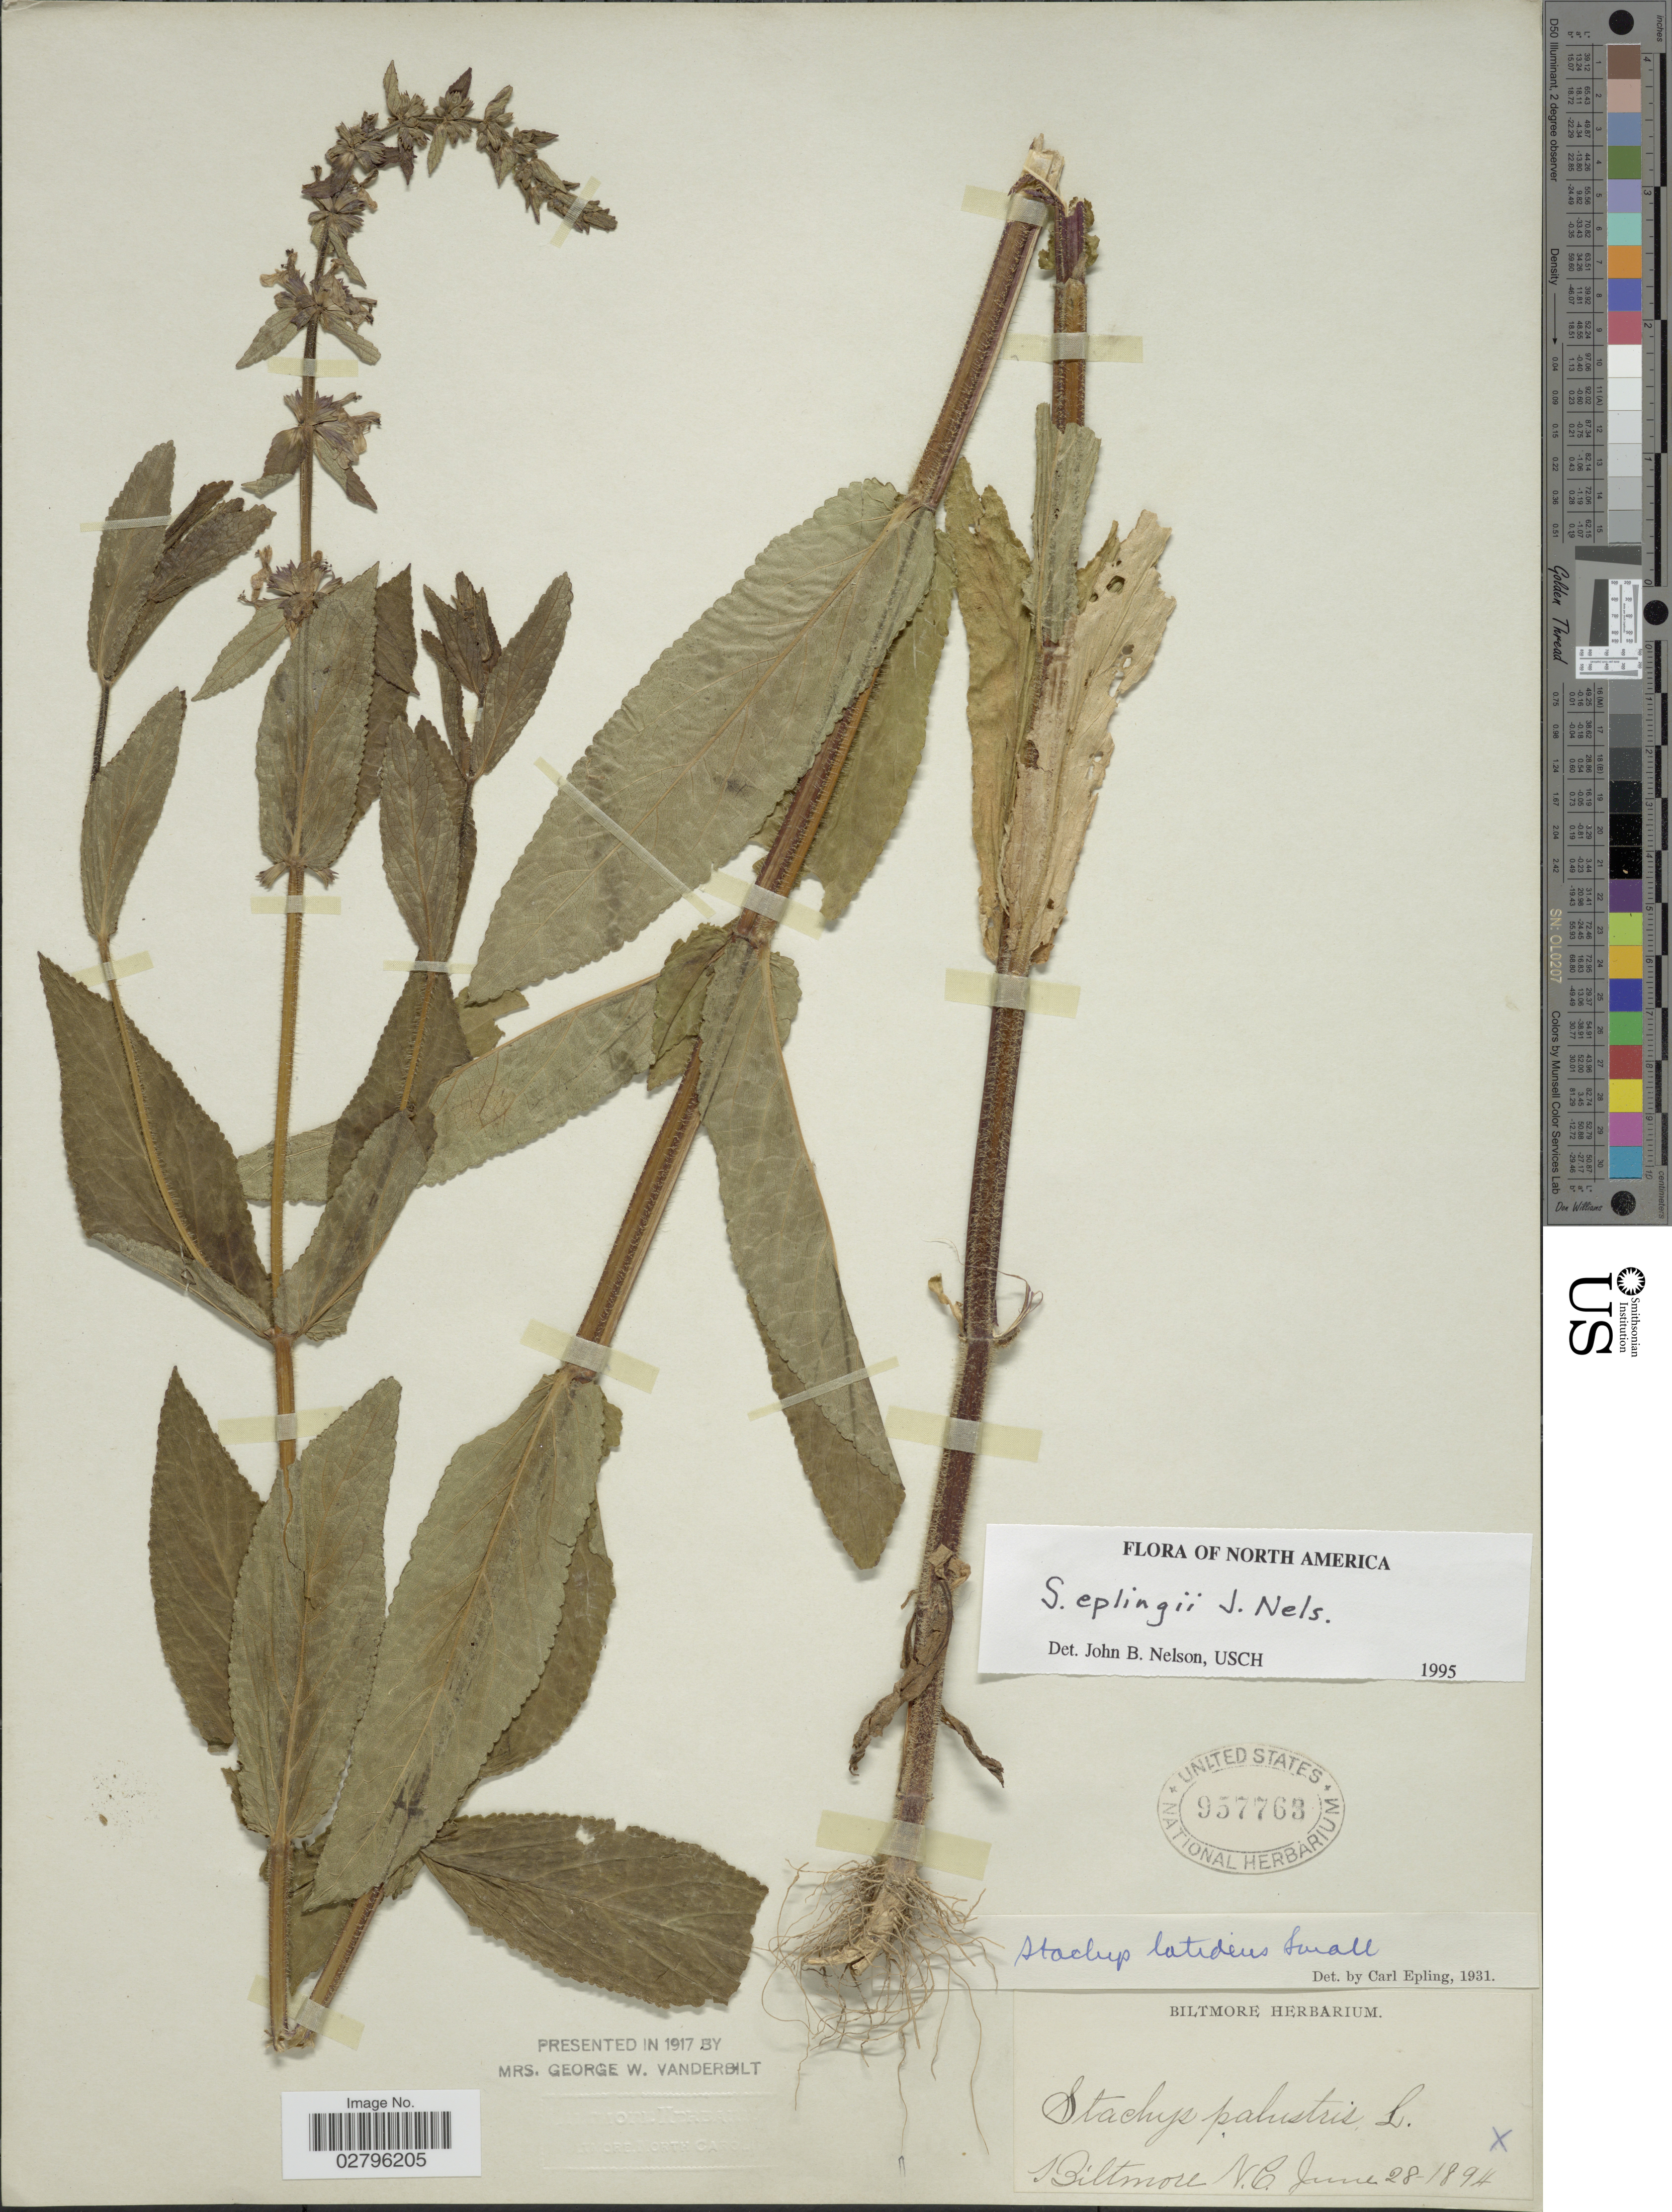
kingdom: Plantae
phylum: Tracheophyta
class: Magnoliopsida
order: Lamiales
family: Lamiaceae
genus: Stachys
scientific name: Stachys eplingii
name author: J.B. Nelson in J.B. Nelson & Fairey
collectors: ex herb. Biltmore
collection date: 1894-06-28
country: United States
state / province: North Carolina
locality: Biltmore, N.C.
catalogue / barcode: US 957763